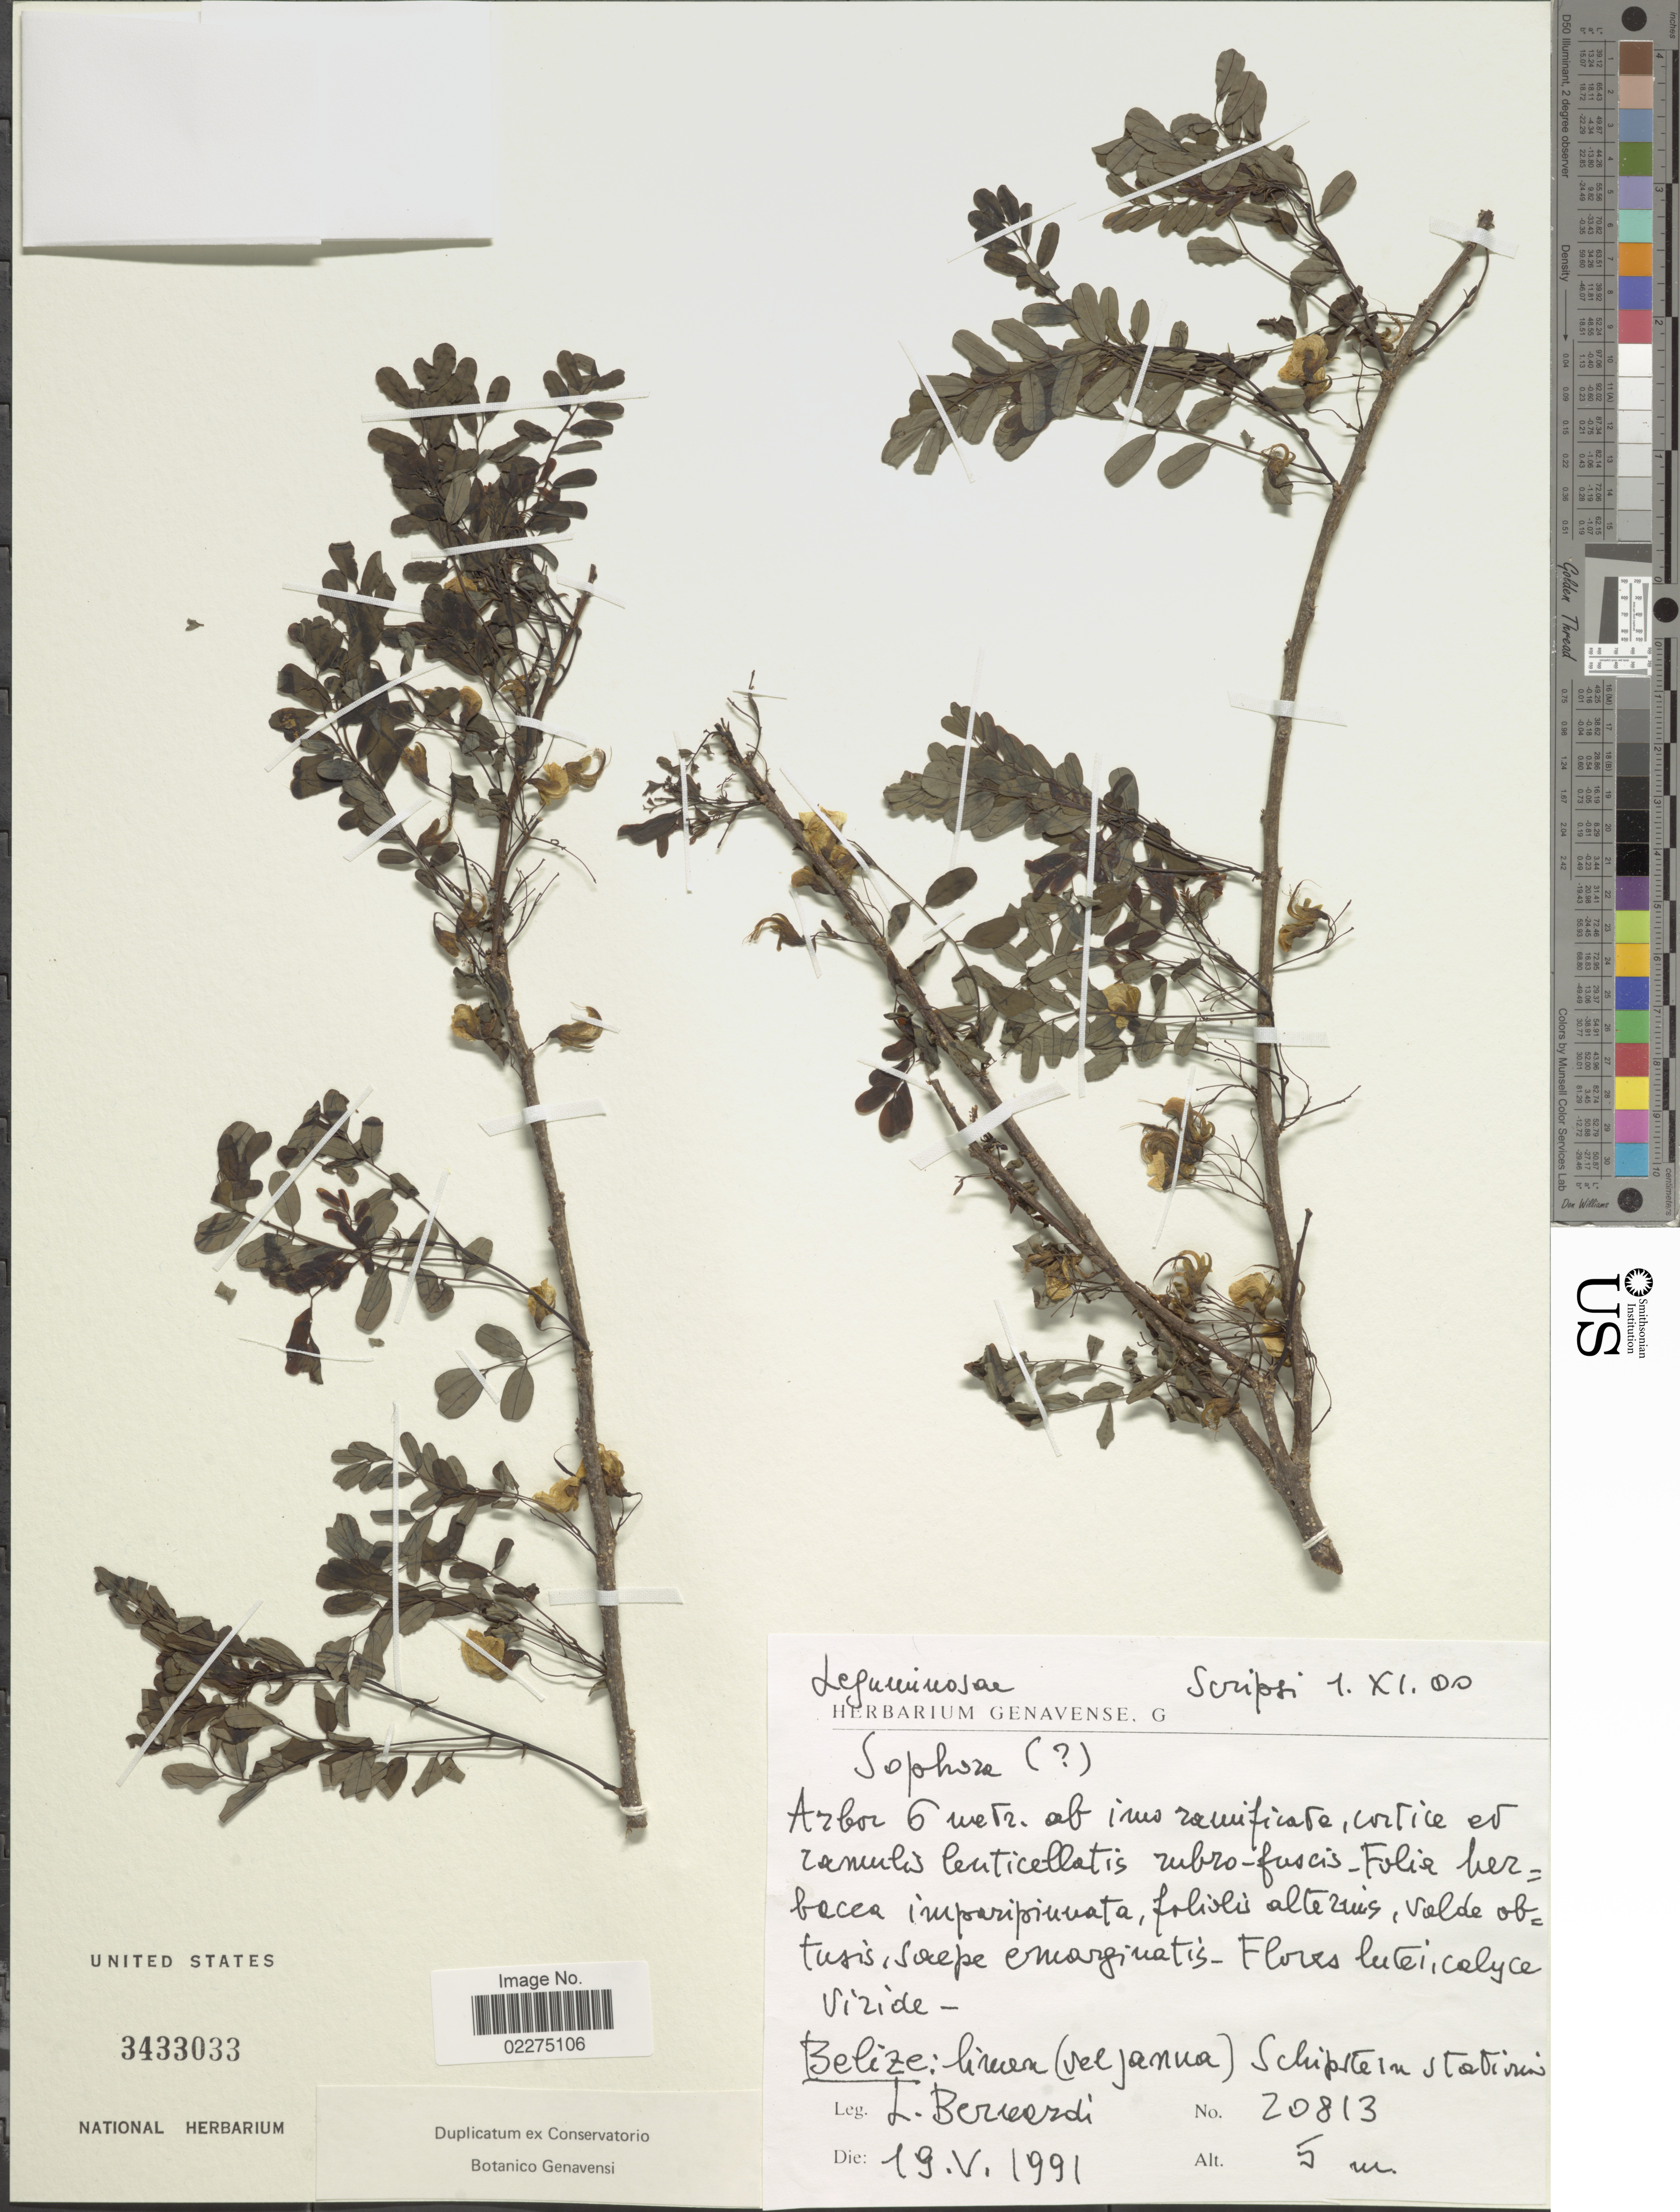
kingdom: Plantae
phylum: Tracheophyta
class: Magnoliopsida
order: Fabales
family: Fabaceae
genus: Sophora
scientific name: Sophora sp.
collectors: L. Bernardi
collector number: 20813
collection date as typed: Transcribed d/m/y: 1/11/00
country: Belize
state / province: Belize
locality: Schipstein station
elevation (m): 5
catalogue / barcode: US 3433033